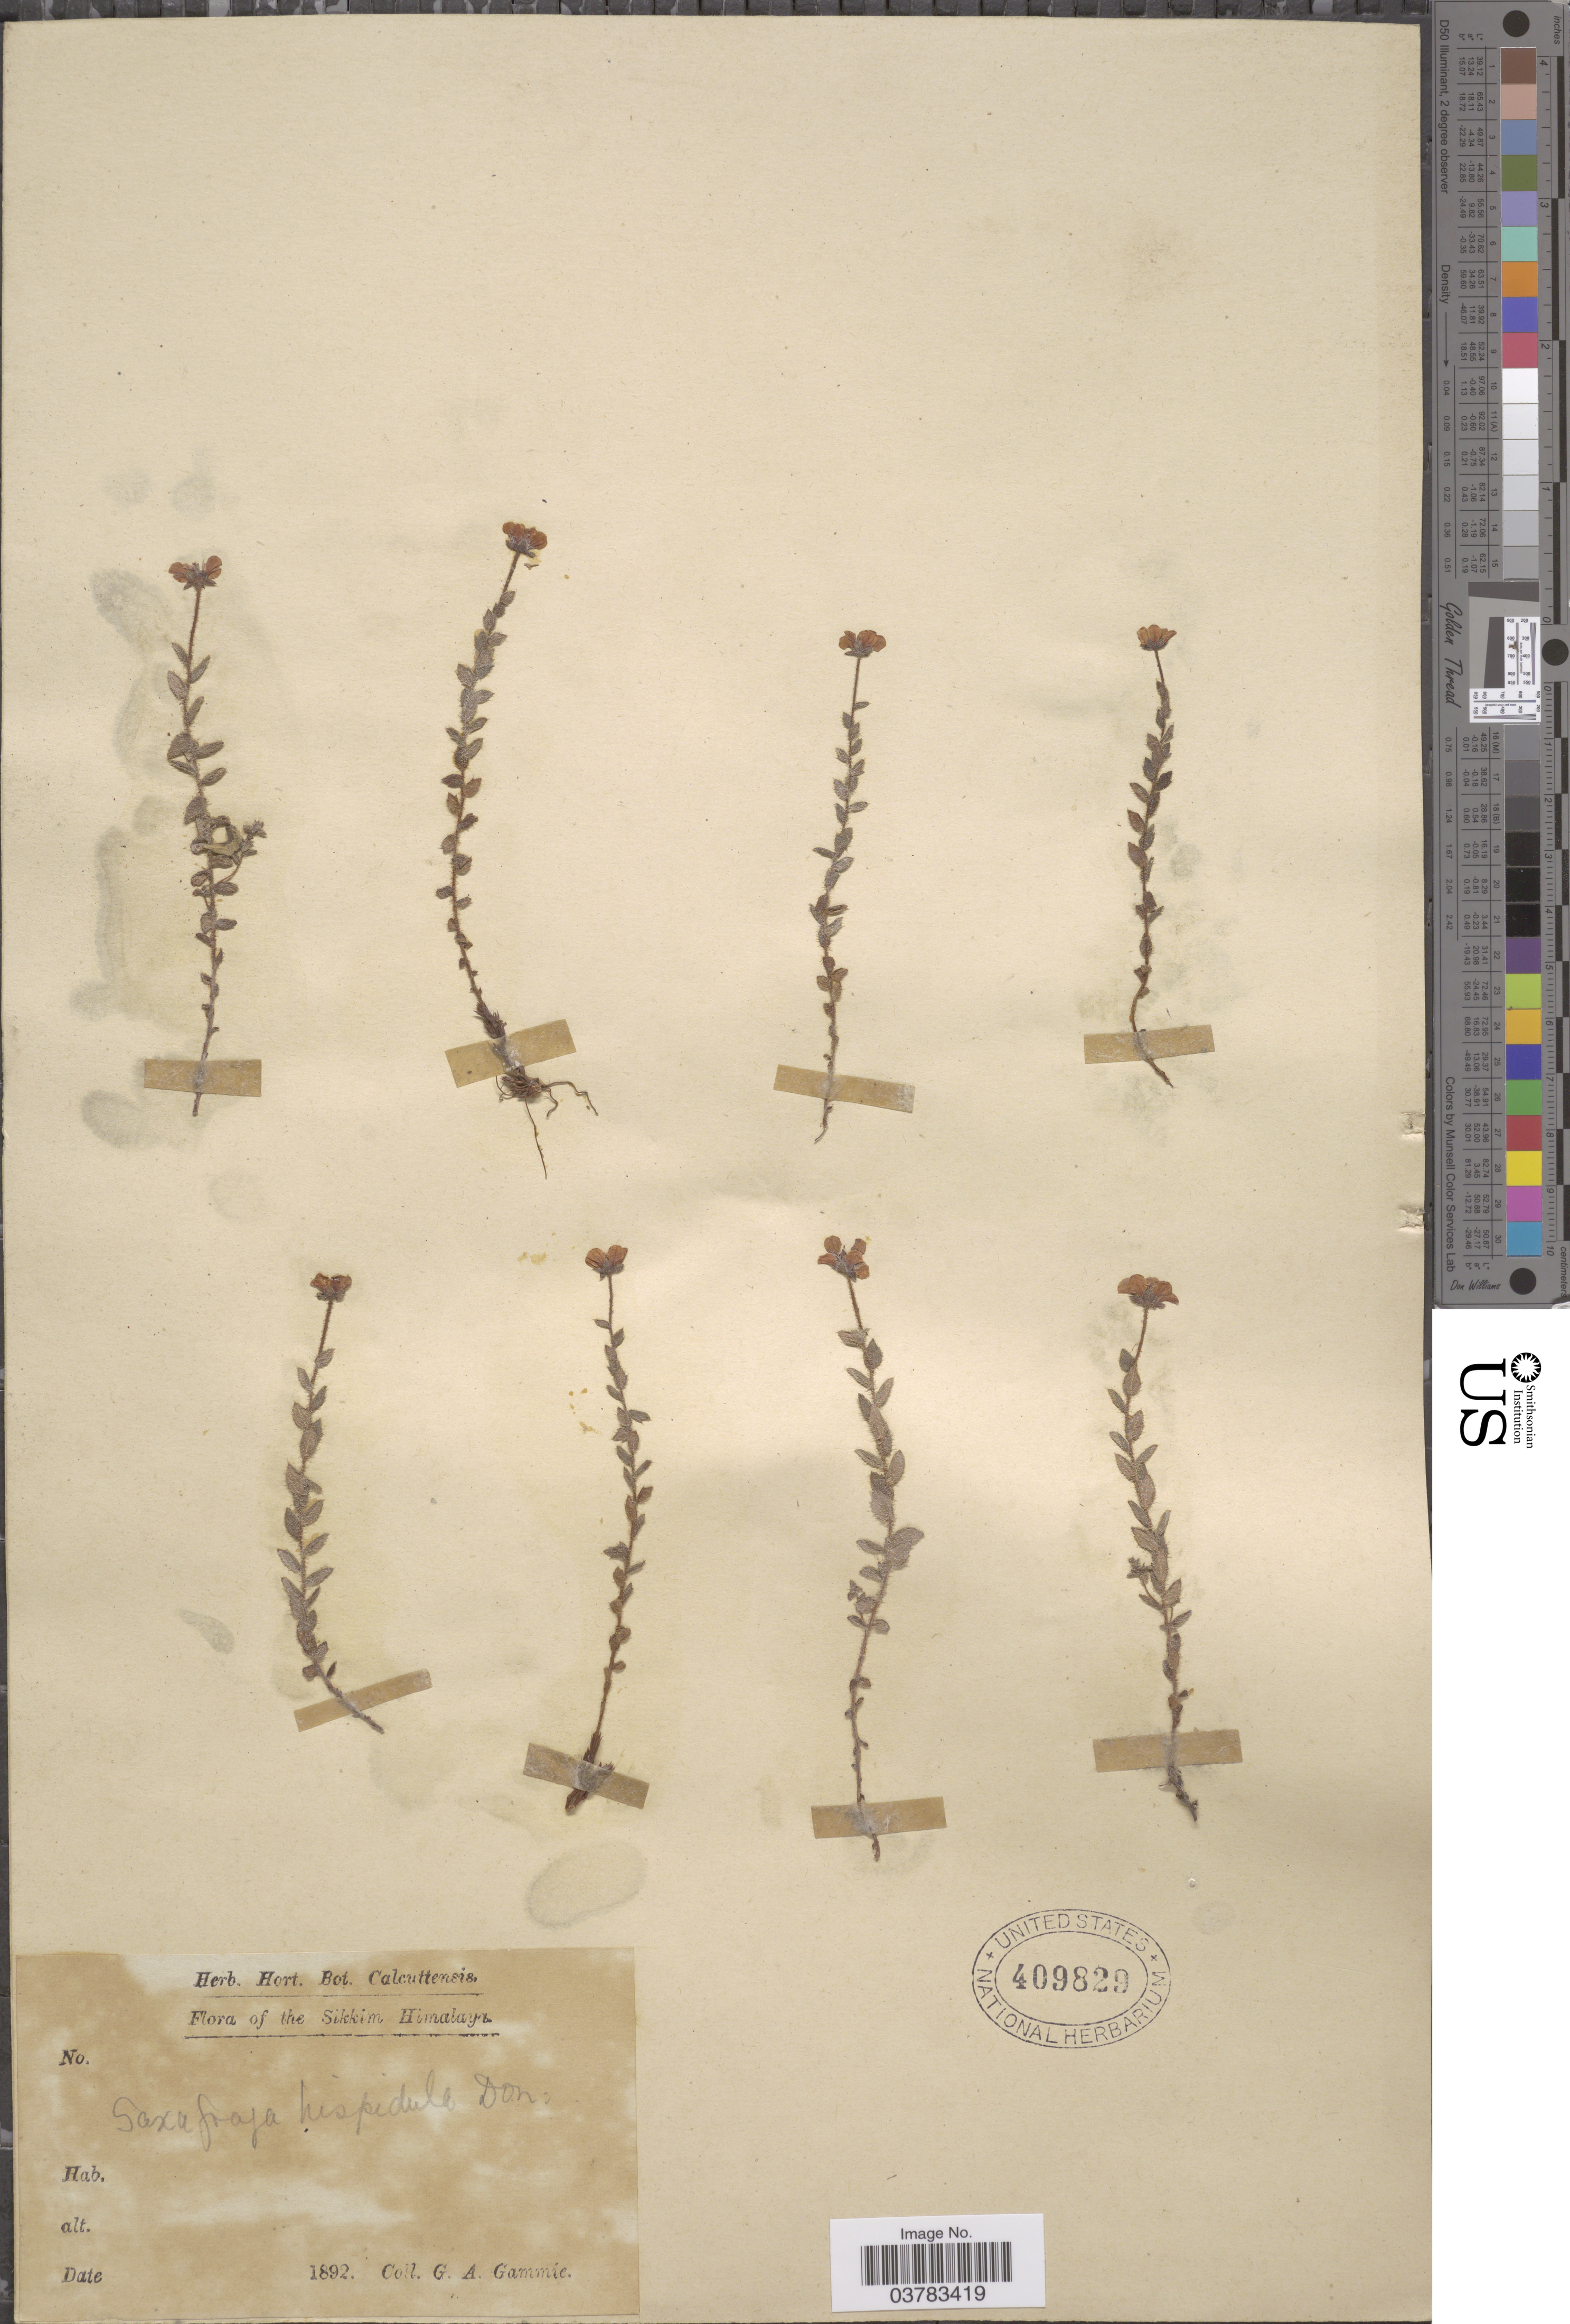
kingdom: Plantae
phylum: Tracheophyta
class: Magnoliopsida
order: Saxifragales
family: Saxifragaceae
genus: Saxifraga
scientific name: Saxifraga hispidula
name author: D. Don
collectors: G. Gammie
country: India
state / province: Sikkim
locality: The Sikkim Himalaya.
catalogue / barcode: US 409829